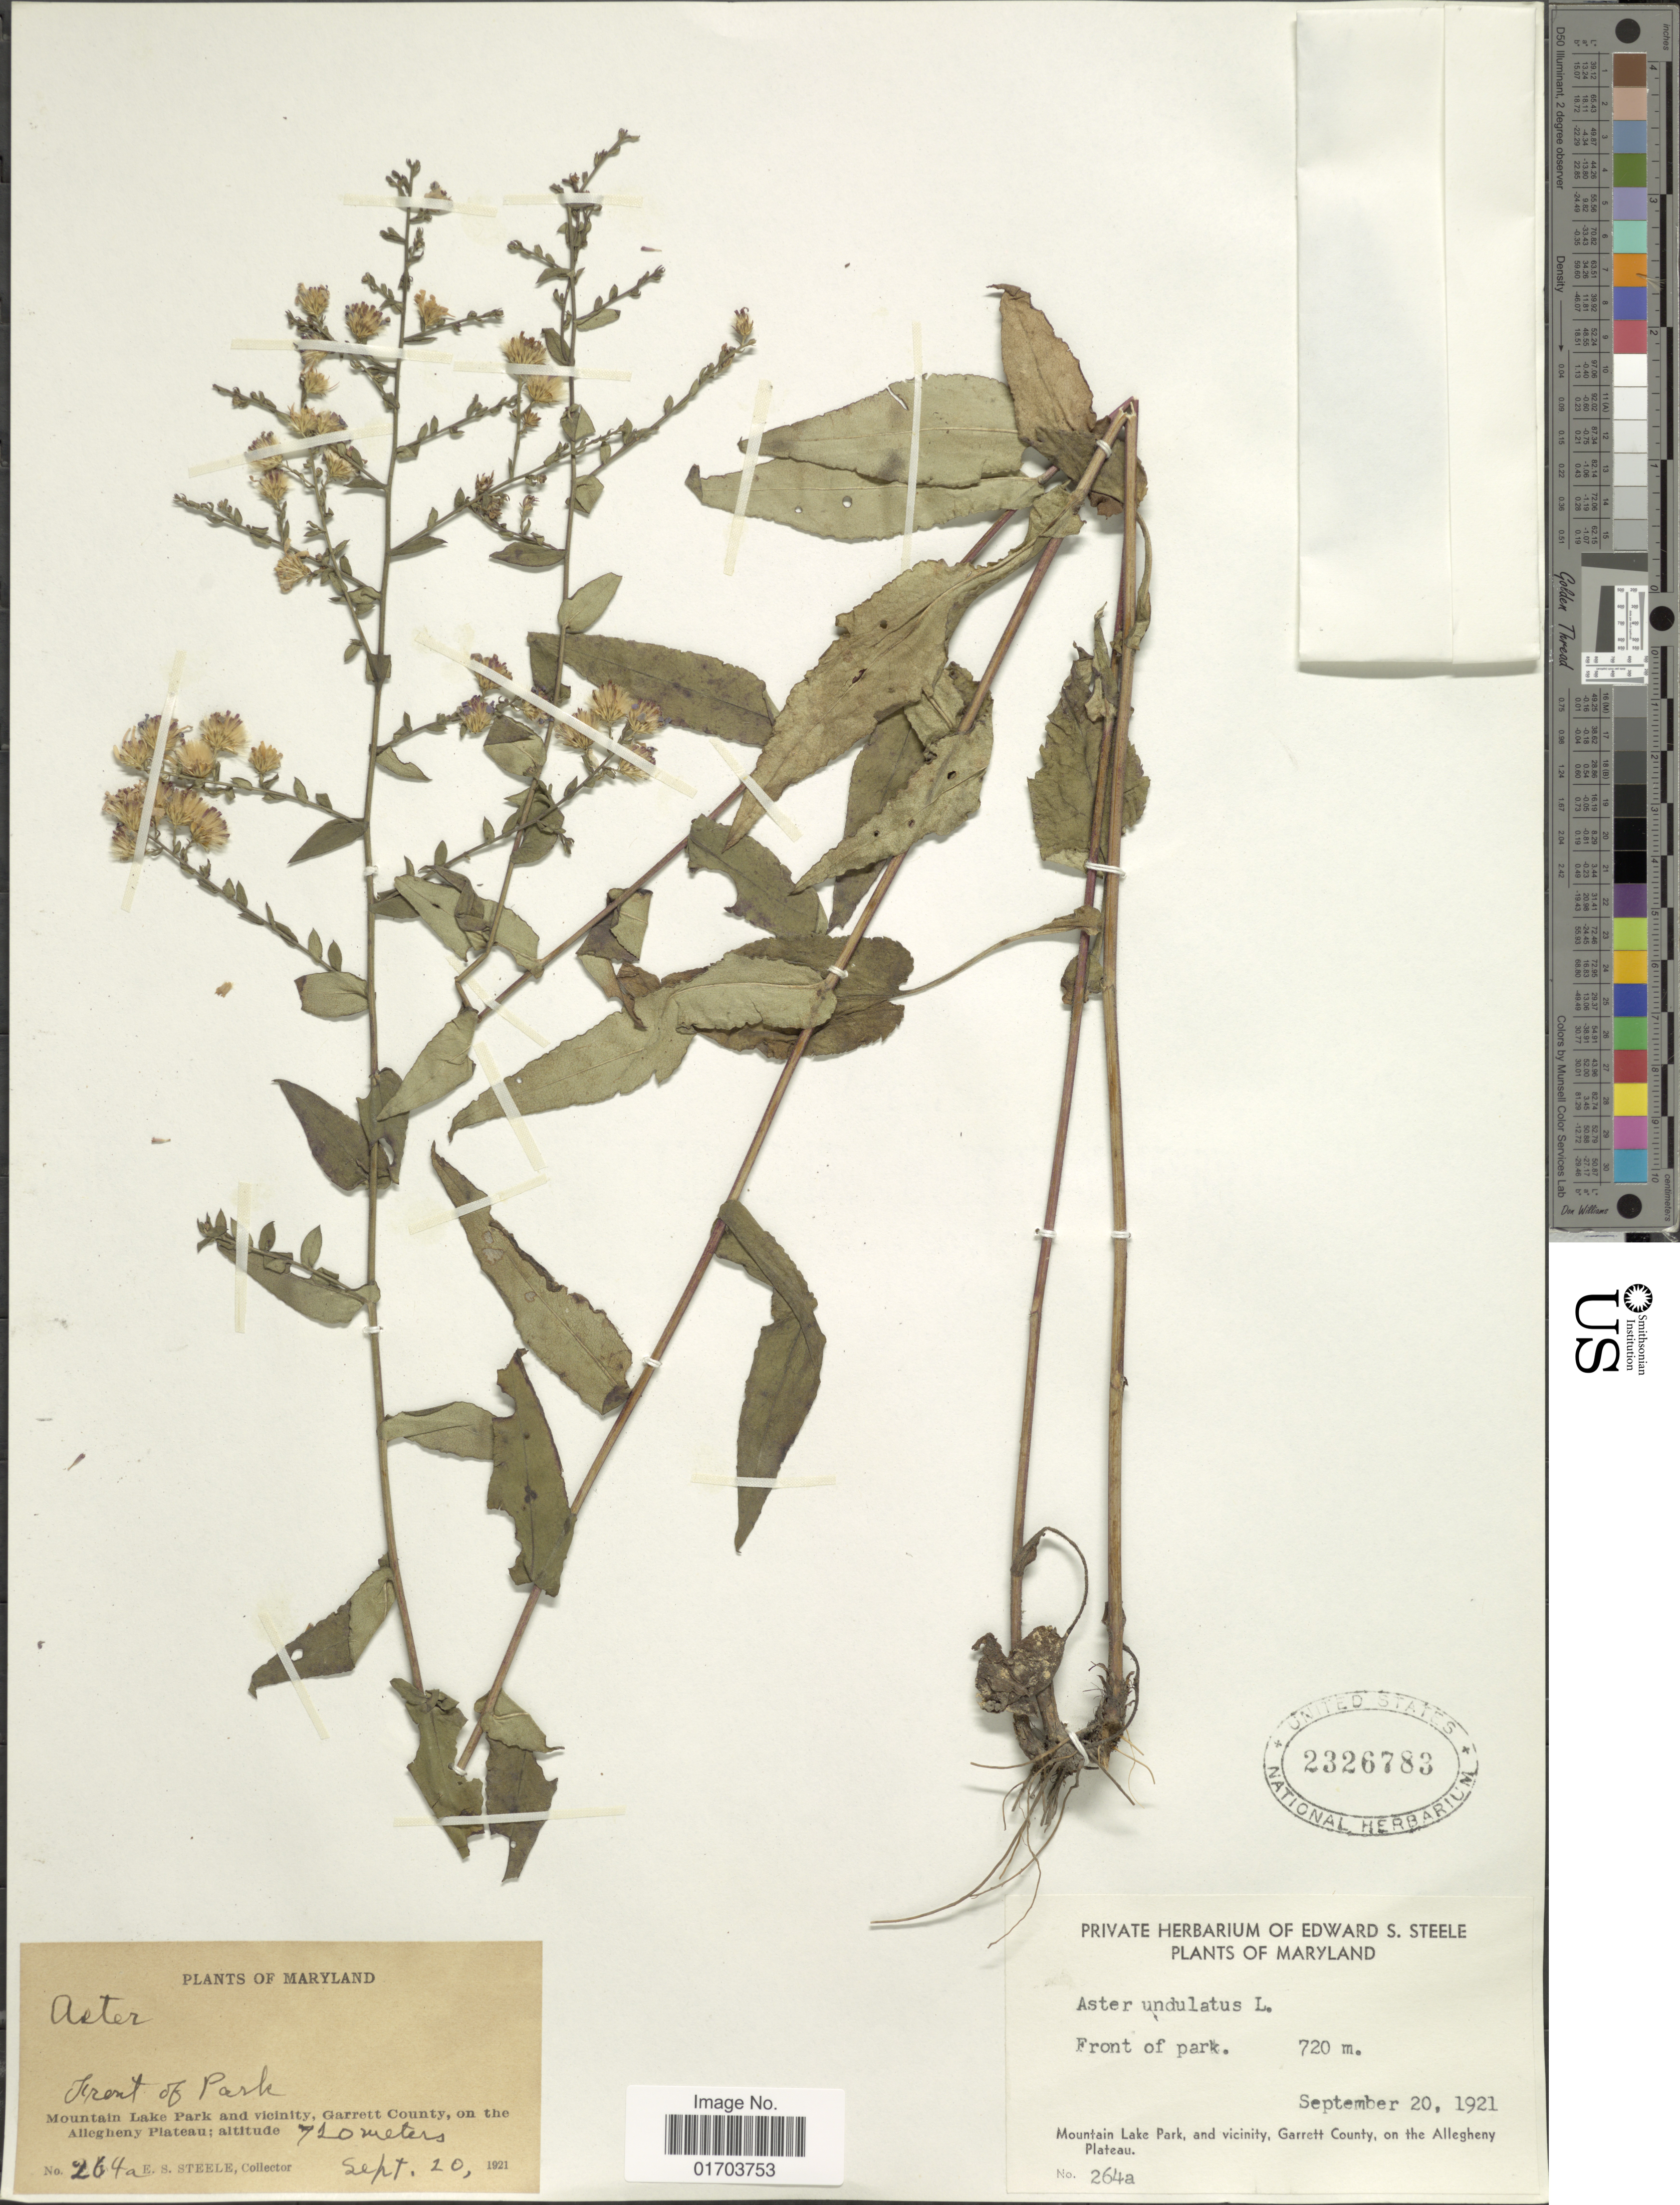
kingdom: Plantae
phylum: Tracheophyta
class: Magnoliopsida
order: Asterales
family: Asteraceae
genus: Symphyotrichum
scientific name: Symphyotrichum undulatum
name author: (L.) G.L. Nesom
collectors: E. Steele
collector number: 264a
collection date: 1921-09-20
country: United States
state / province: Maryland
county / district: Garrett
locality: Front of park, Mountain Lake Park, and vicinity, Garrett County, on the Allegheny Plateau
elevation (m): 720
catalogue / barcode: US 2326783